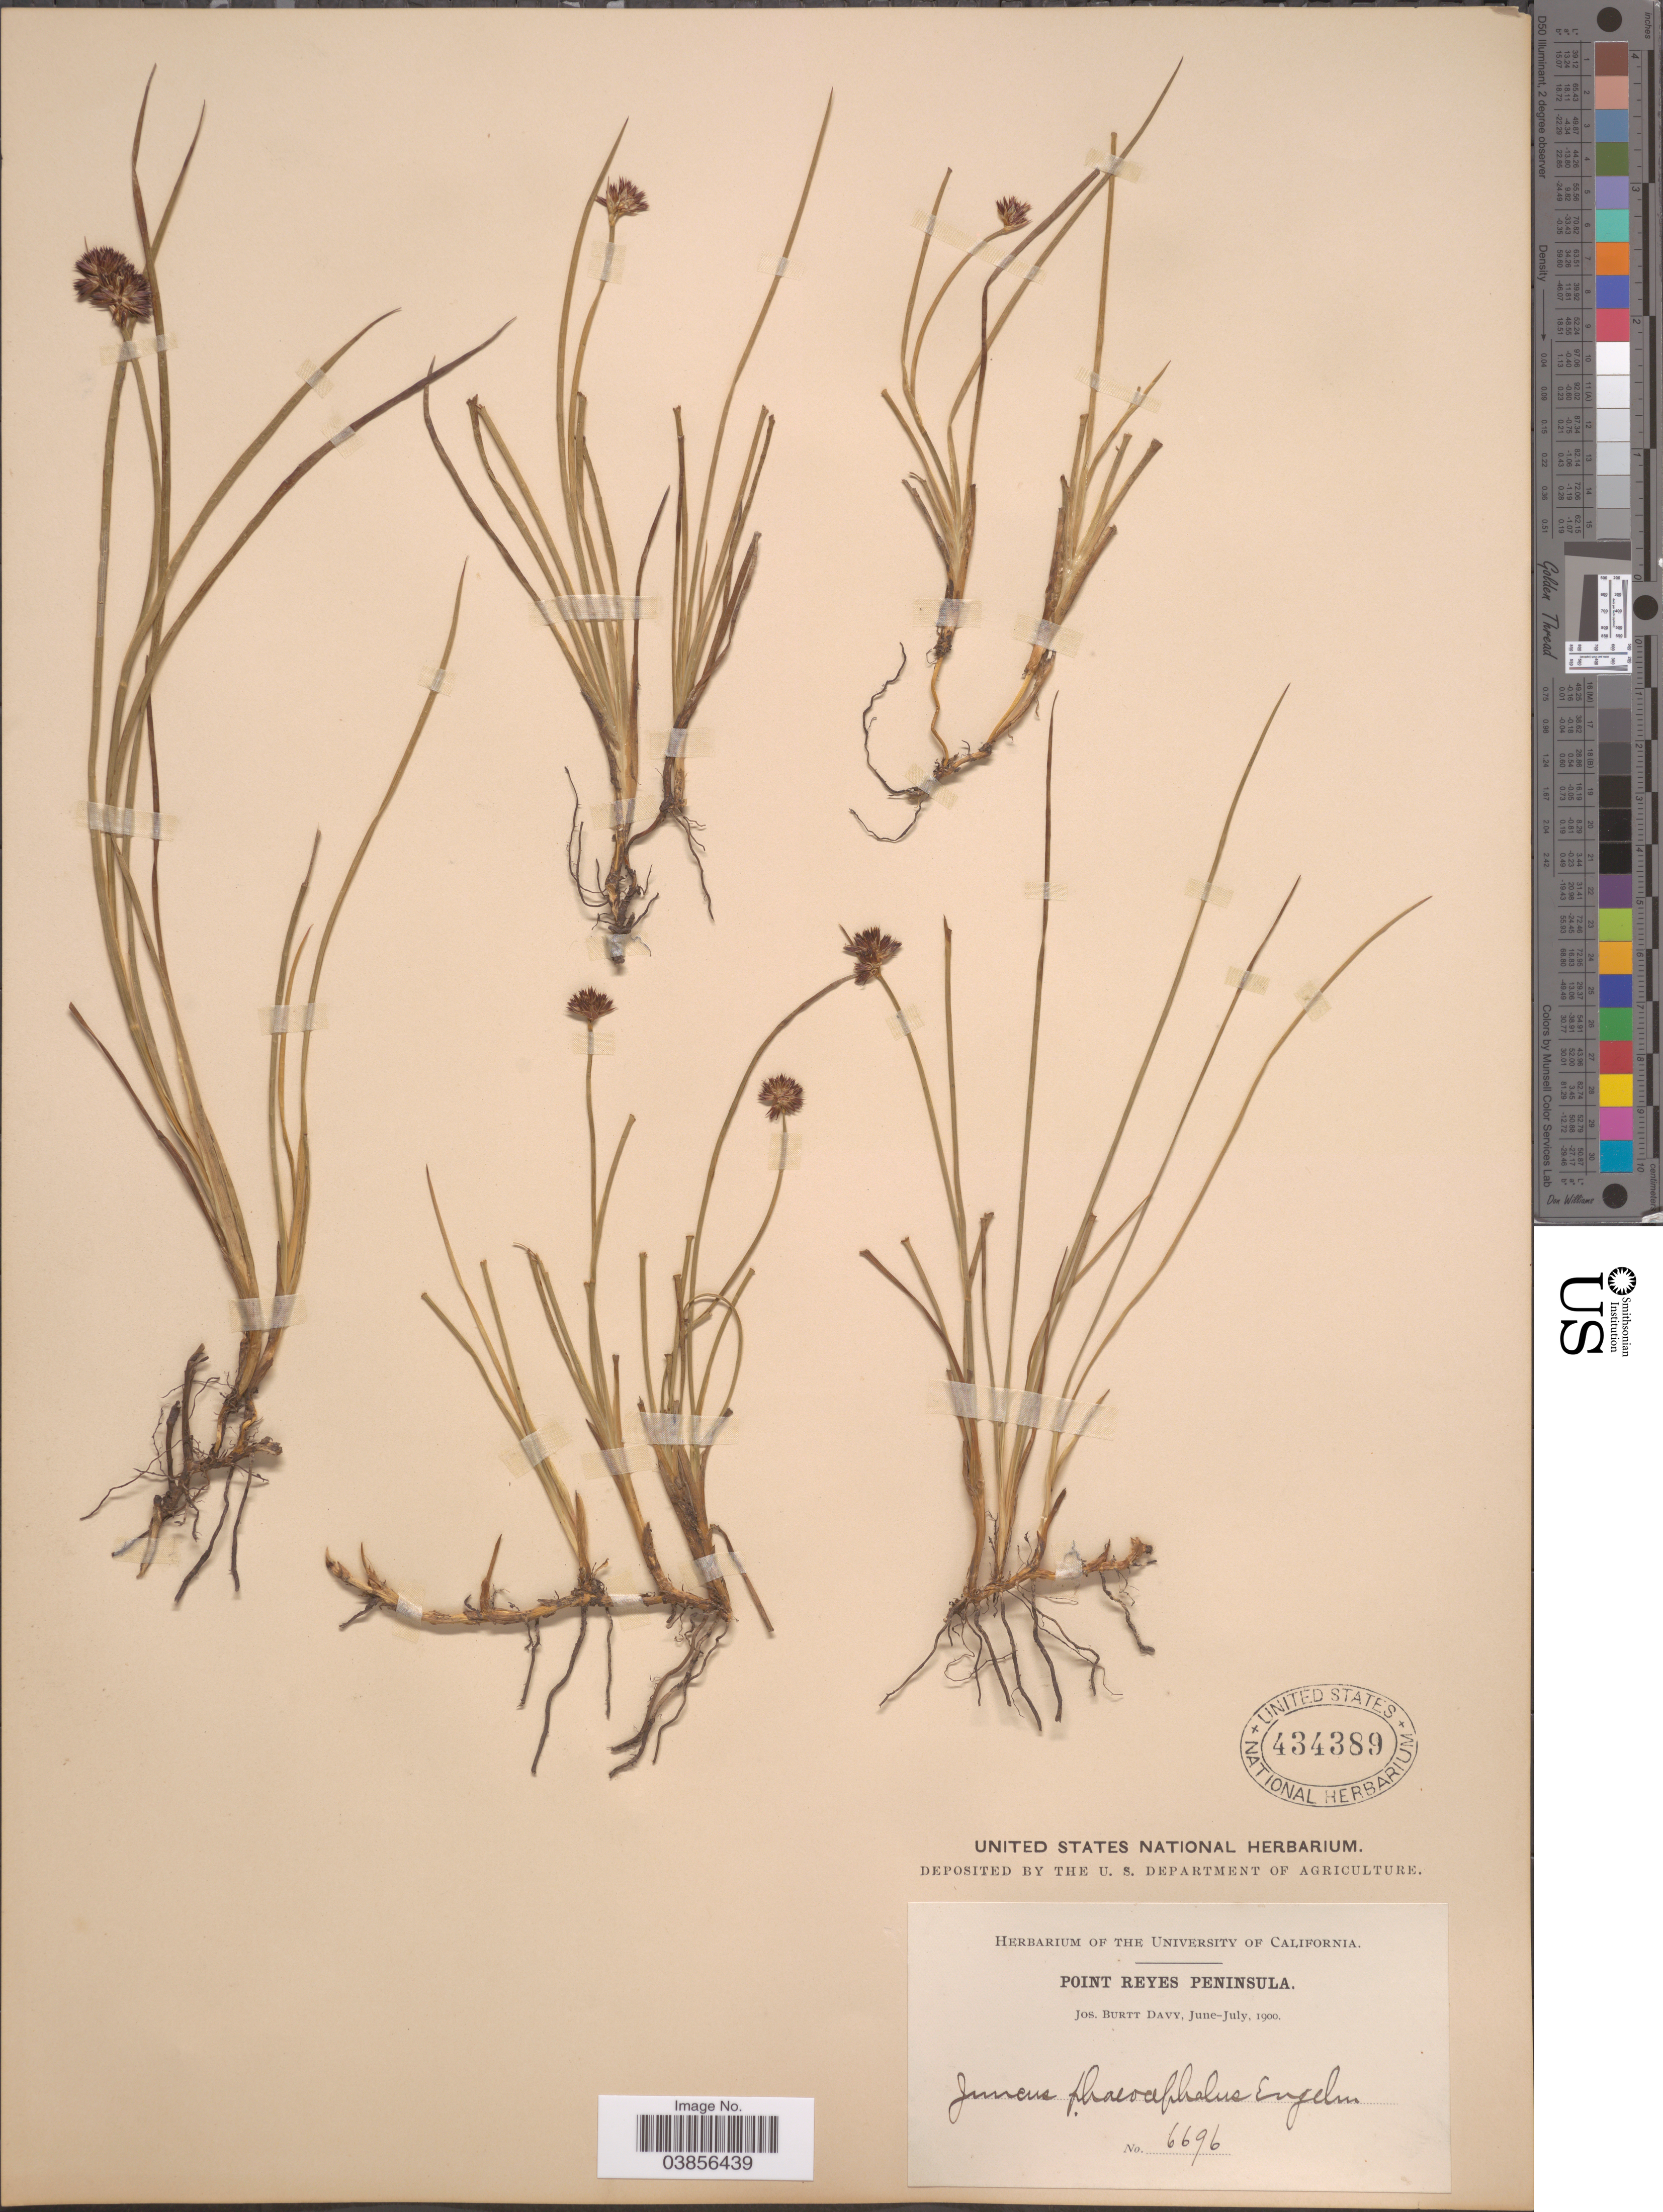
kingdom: Plantae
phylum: Tracheophyta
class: Liliopsida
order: Poales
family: Juncaceae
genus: Juncus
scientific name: Juncus phaeocephalus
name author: Engelm.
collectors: J. Burtt Davy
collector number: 6696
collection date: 1900-06/1900-07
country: United States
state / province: California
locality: Point Reyes Peninsula.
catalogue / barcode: US 434389